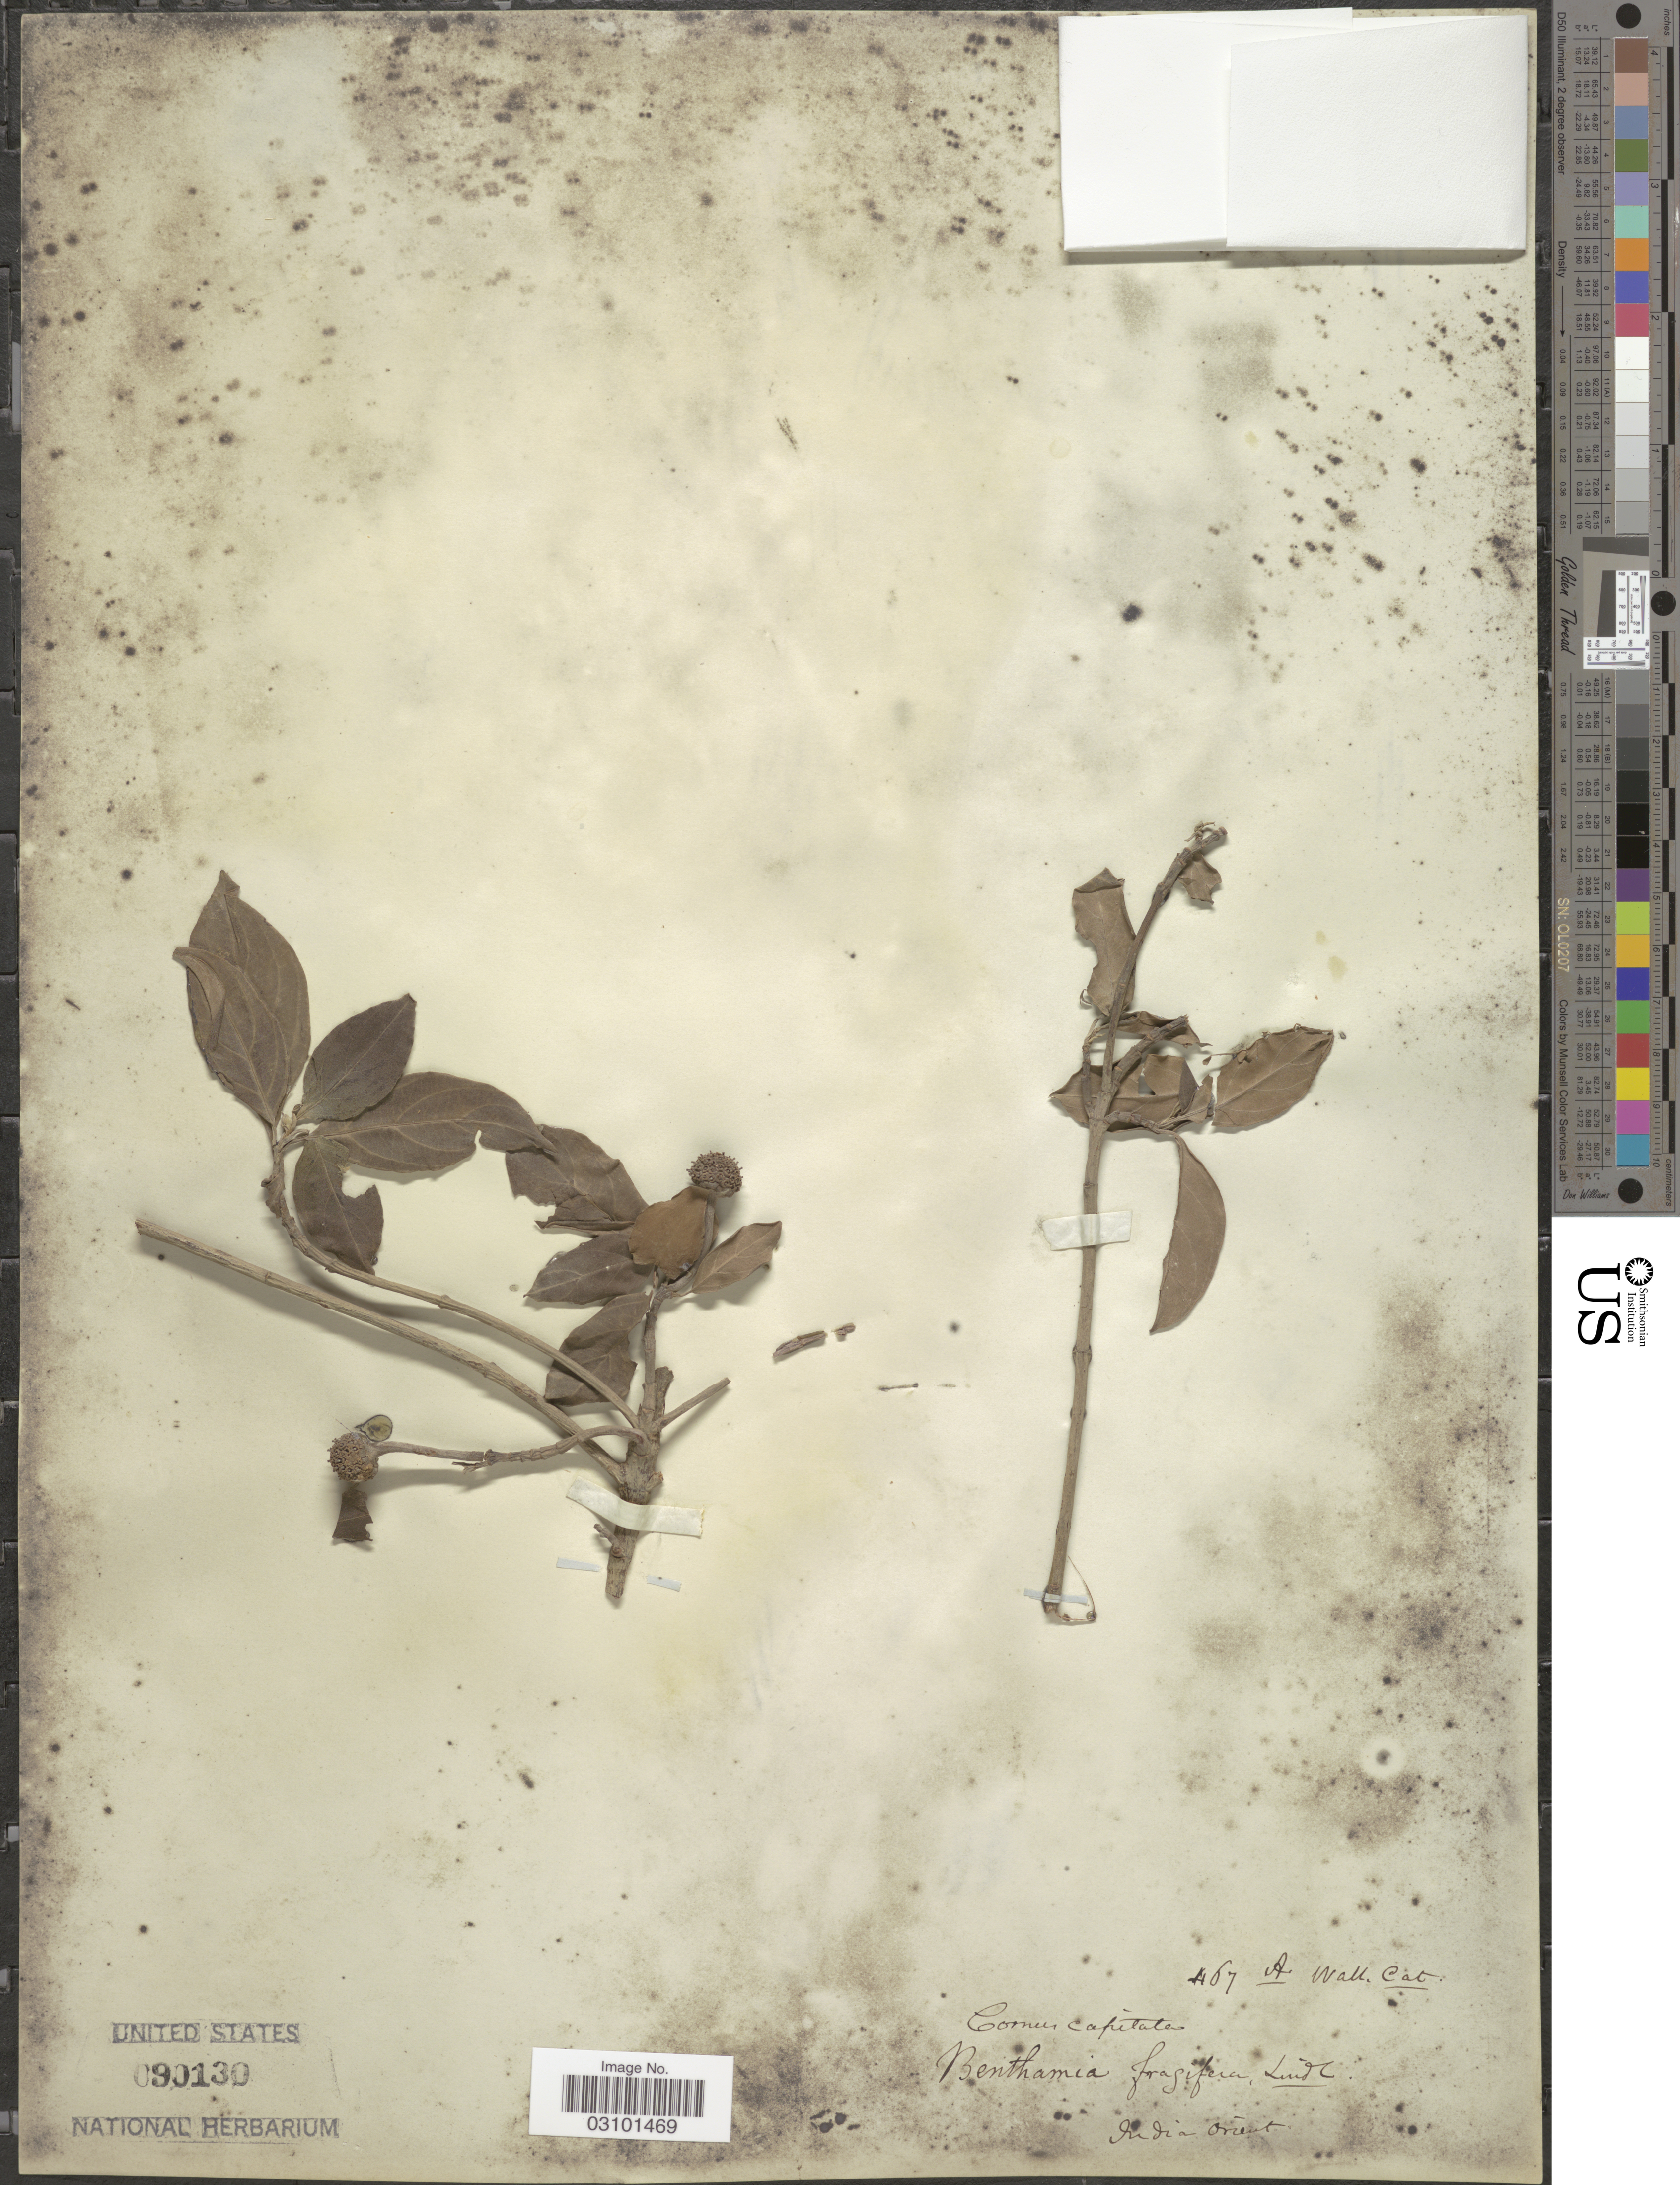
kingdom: Plantae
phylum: Tracheophyta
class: Magnoliopsida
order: Cornales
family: Cornaceae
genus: Cornus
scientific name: Cornus capitata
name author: Wall.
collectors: A. Wall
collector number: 467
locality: India Orient.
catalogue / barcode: US 90130